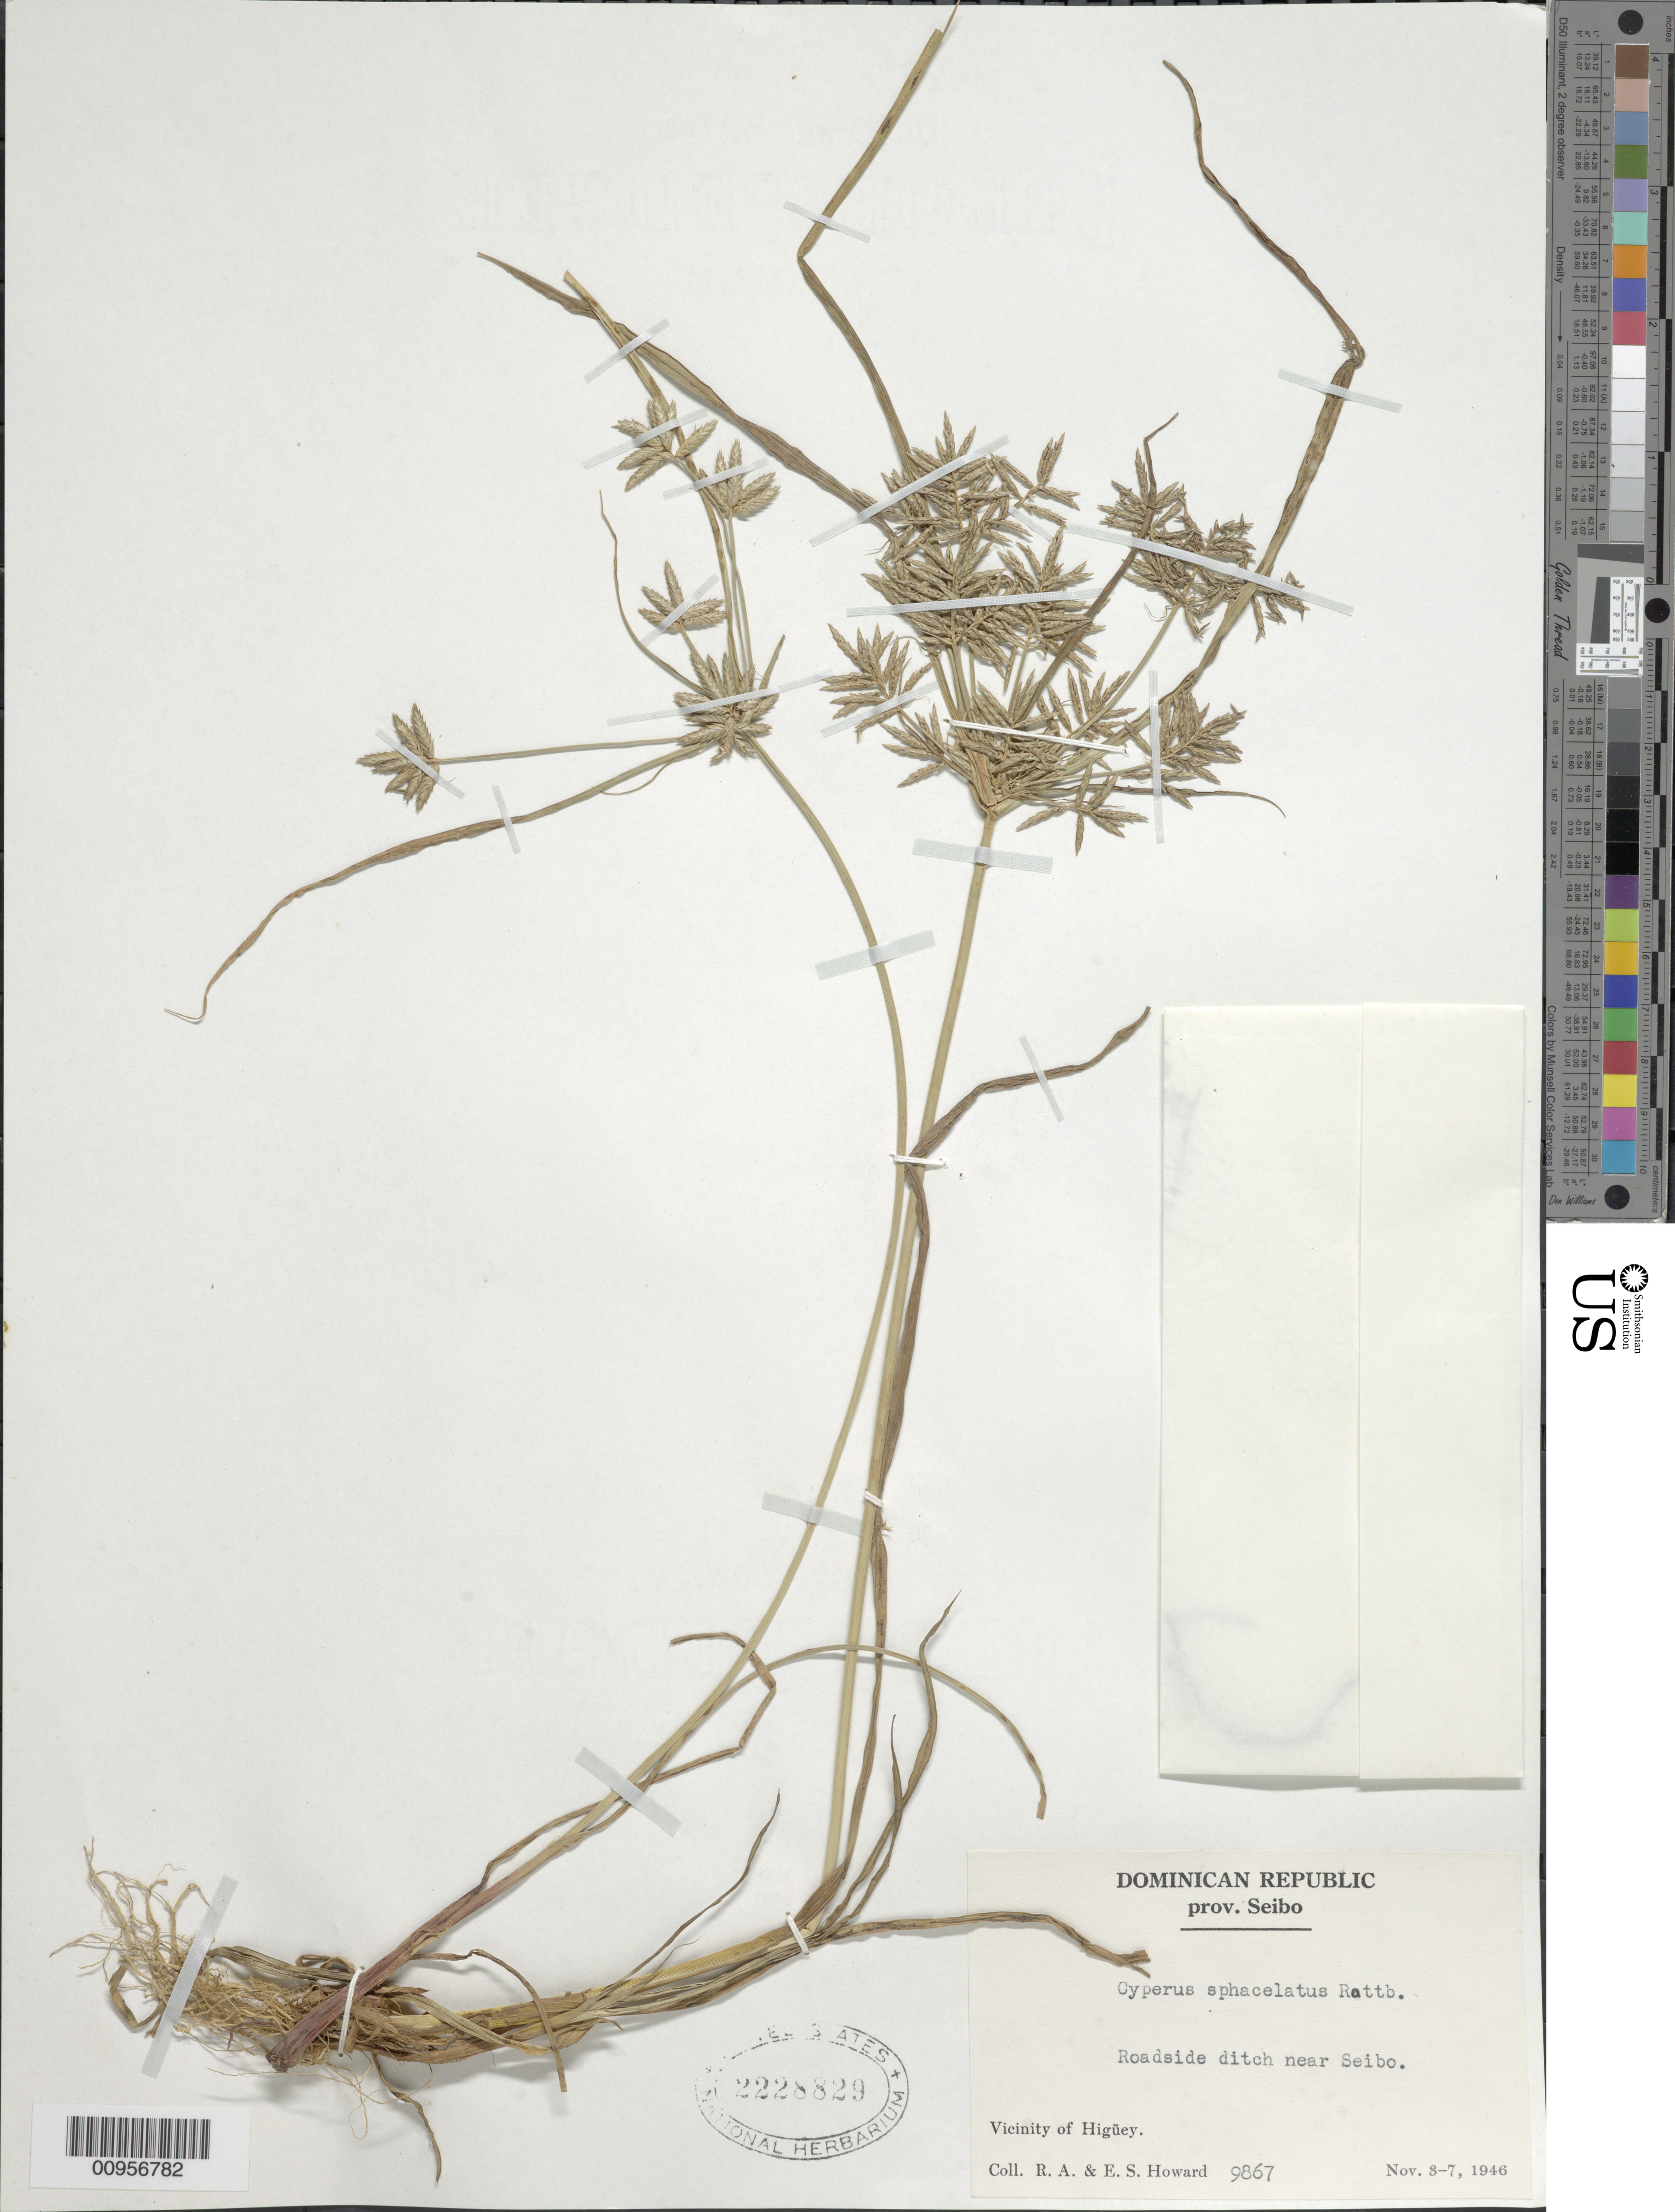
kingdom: Plantae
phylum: Tracheophyta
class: Liliopsida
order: Poales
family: Cyperaceae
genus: Cyperus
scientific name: Cyperus sphacelatus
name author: Rottb.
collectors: R. A. Howard & E. S. Howard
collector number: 9867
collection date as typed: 03 Nov 1946 to 07 Nov 1946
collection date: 1946-11-03/1946-11-07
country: Dominican Republic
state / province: El Seibo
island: Hispaniola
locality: Vicinity of Higüey, roadside ditch near Seibo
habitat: Roadside ditch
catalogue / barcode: US 2228829